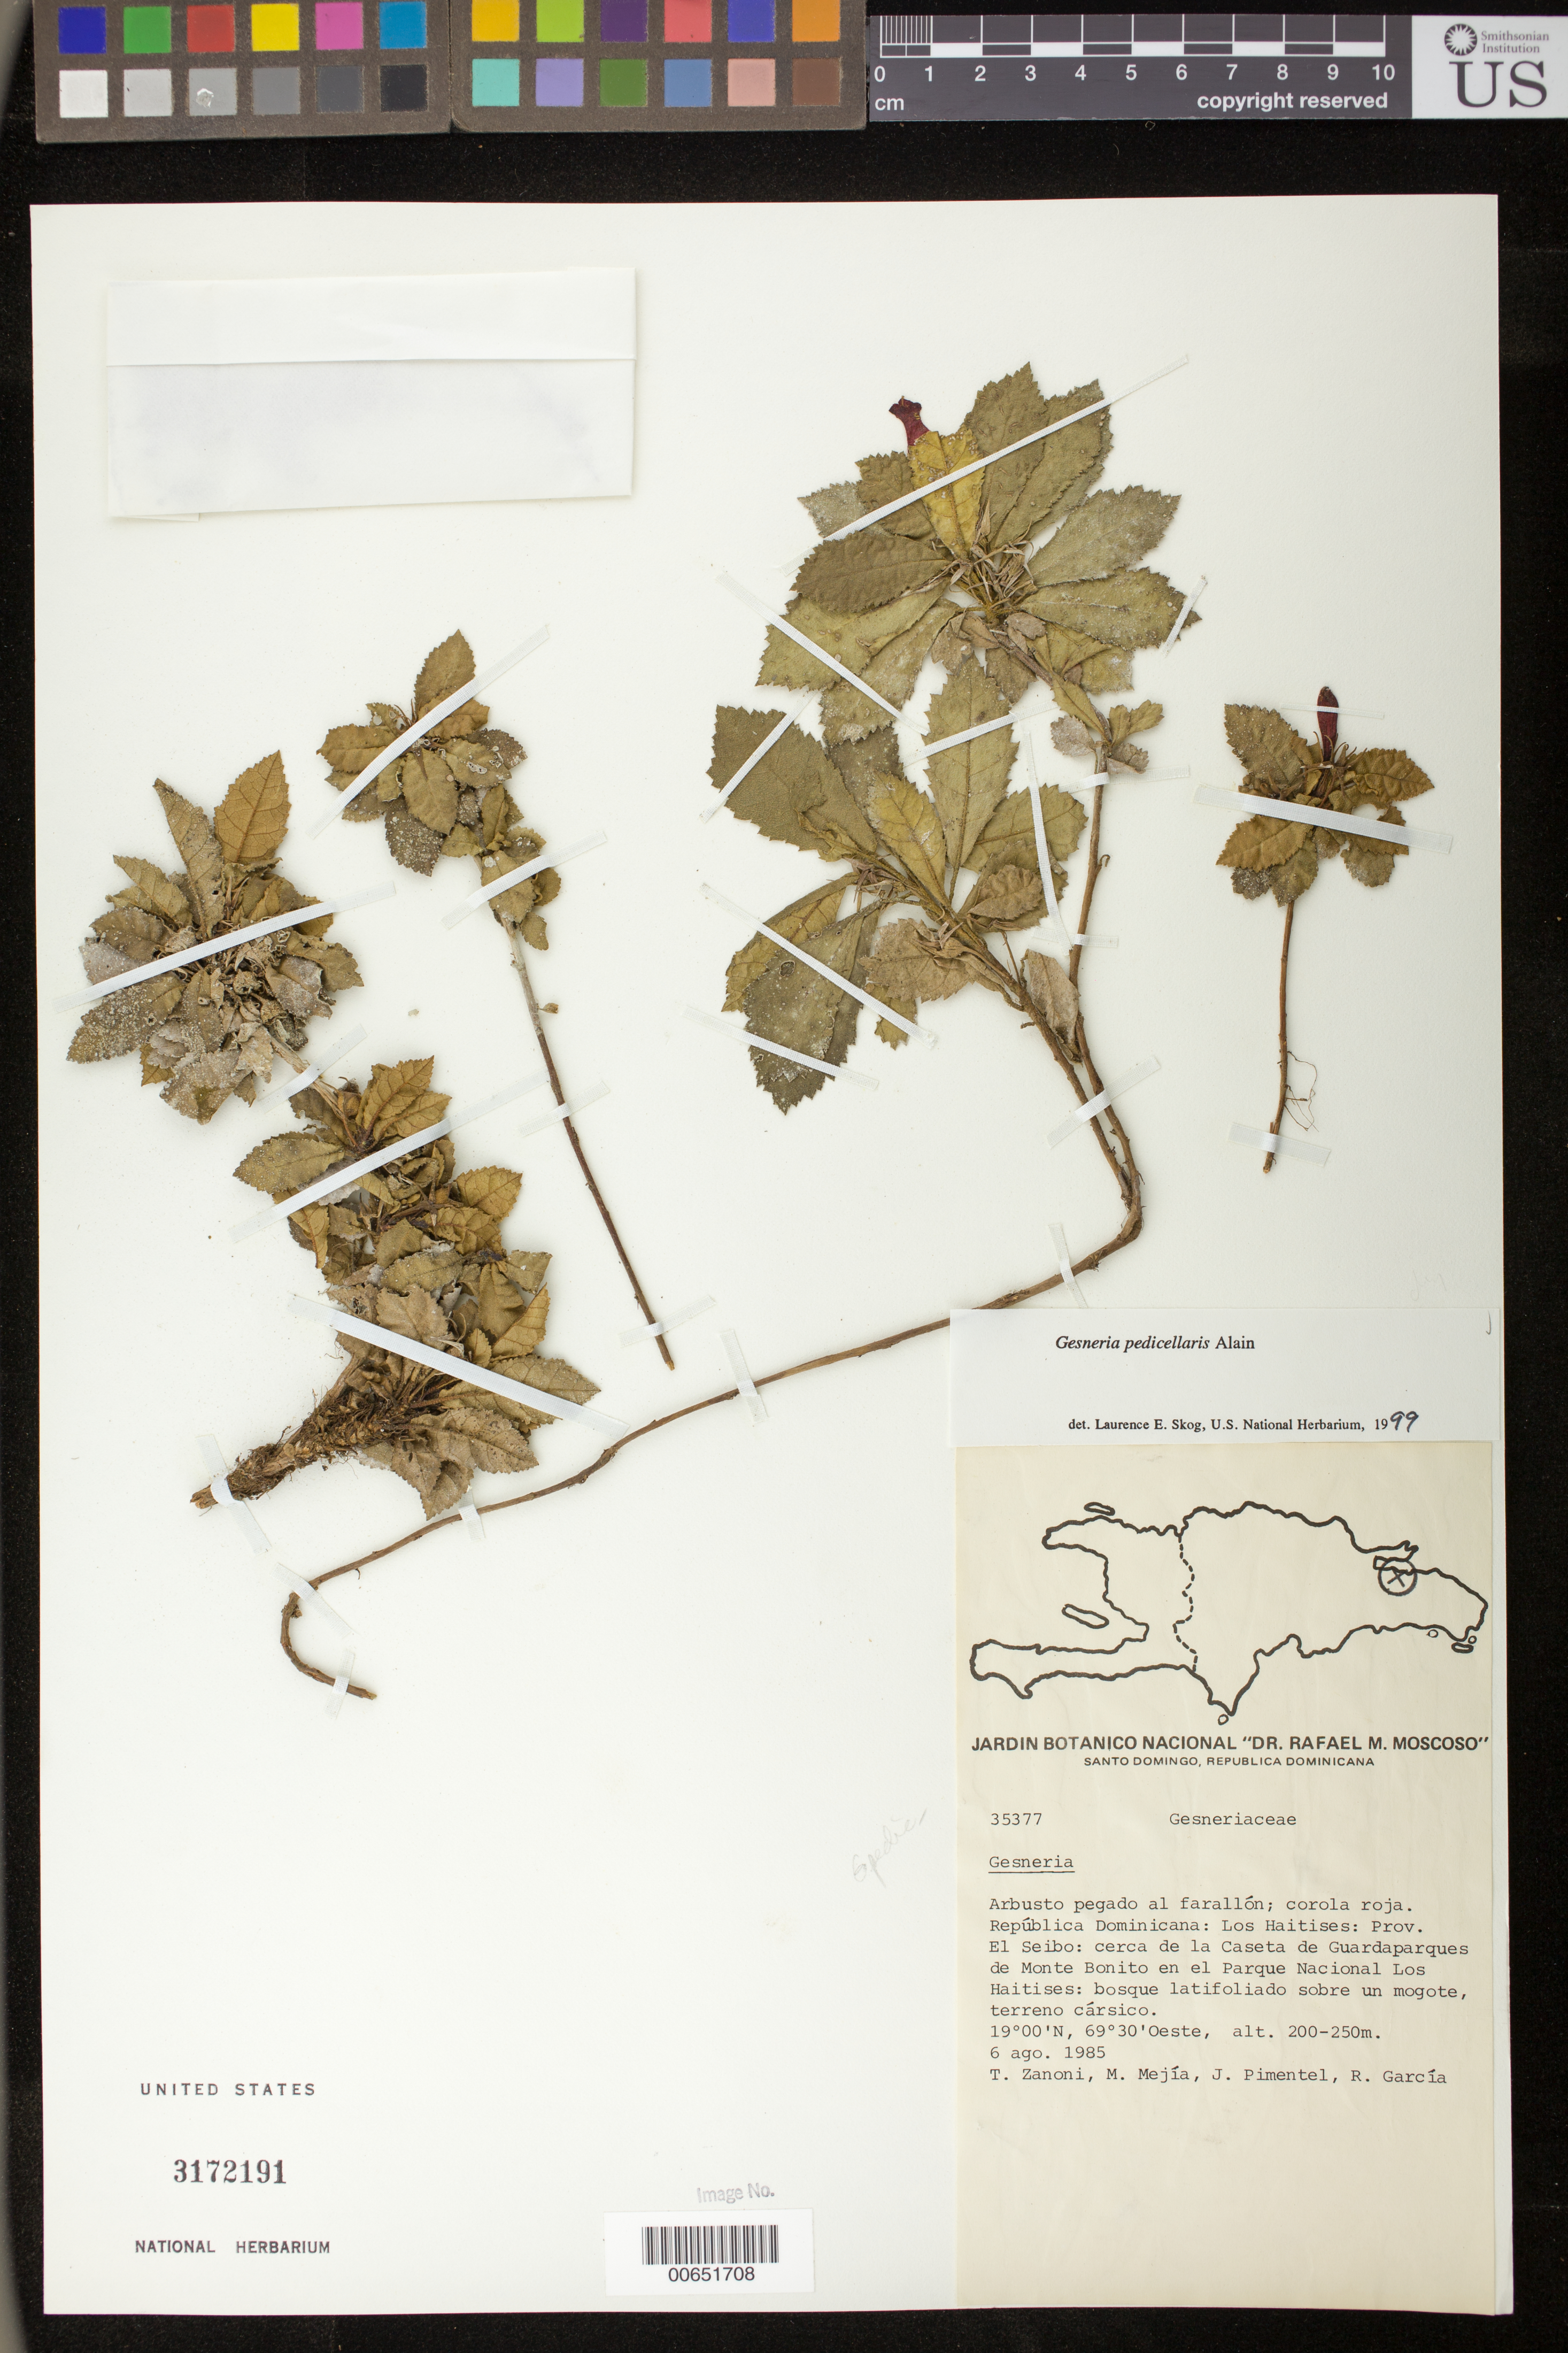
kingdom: Plantae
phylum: Tracheophyta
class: Magnoliopsida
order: Lamiales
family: Gesneriaceae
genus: Gesneria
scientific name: Gesneria pedicellaris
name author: Alain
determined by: Skog, Laurence E.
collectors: T. A. Zanoni, M. Mejia, J. Pimentel & R. García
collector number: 35377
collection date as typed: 06 Aug 1985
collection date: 1985-08-06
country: Dominican Republic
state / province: El Seibo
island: Hispaniola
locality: Cerca de la Caseta de Guardaparques de Monte Bonito en el Parque Nacional Los Haitises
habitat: Bosque latifoliado sobre un mogote, terreno cársico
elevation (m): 200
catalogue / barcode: US 3172191